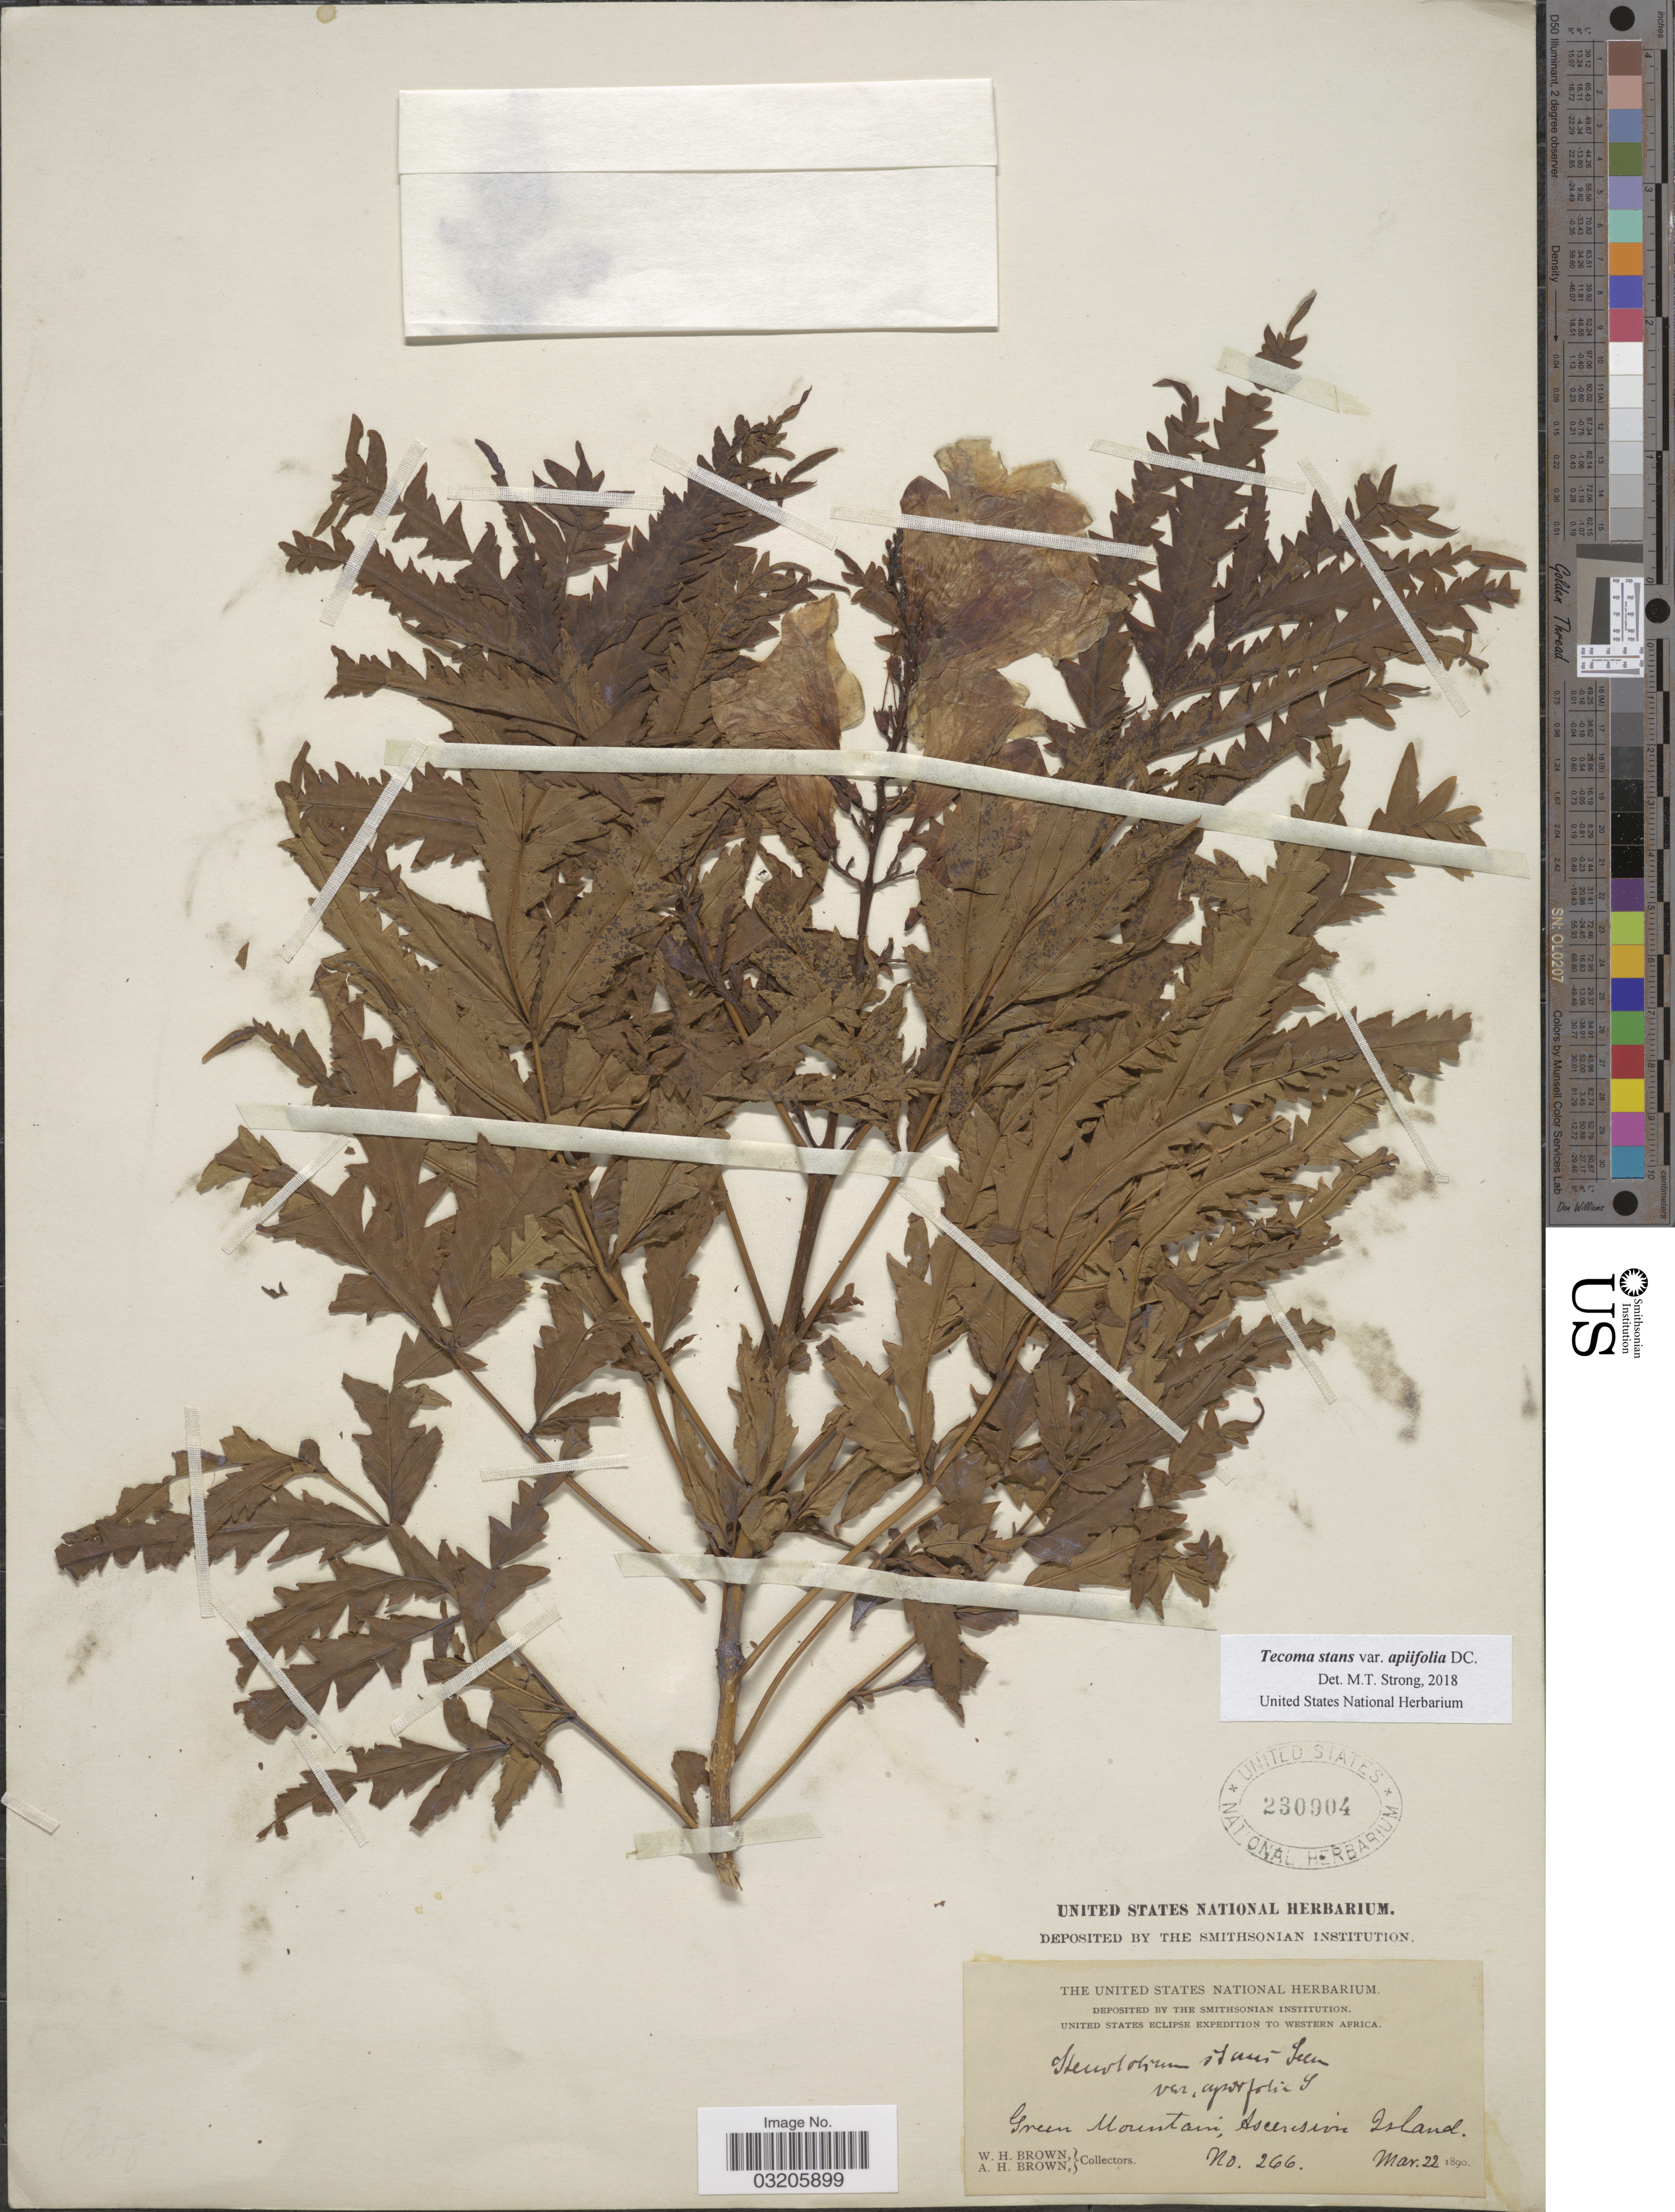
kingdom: Plantae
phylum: Tracheophyta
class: Magnoliopsida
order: Lamiales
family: Bignoniaceae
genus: Tecoma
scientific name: Tecoma stans var. apiifolia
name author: DC.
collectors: W. H. Brown & A. H. Brown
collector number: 266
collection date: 1890-03-22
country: St. Helena Islands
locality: Western Africa. Green Mountain, Ascension Island.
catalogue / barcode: US 230904